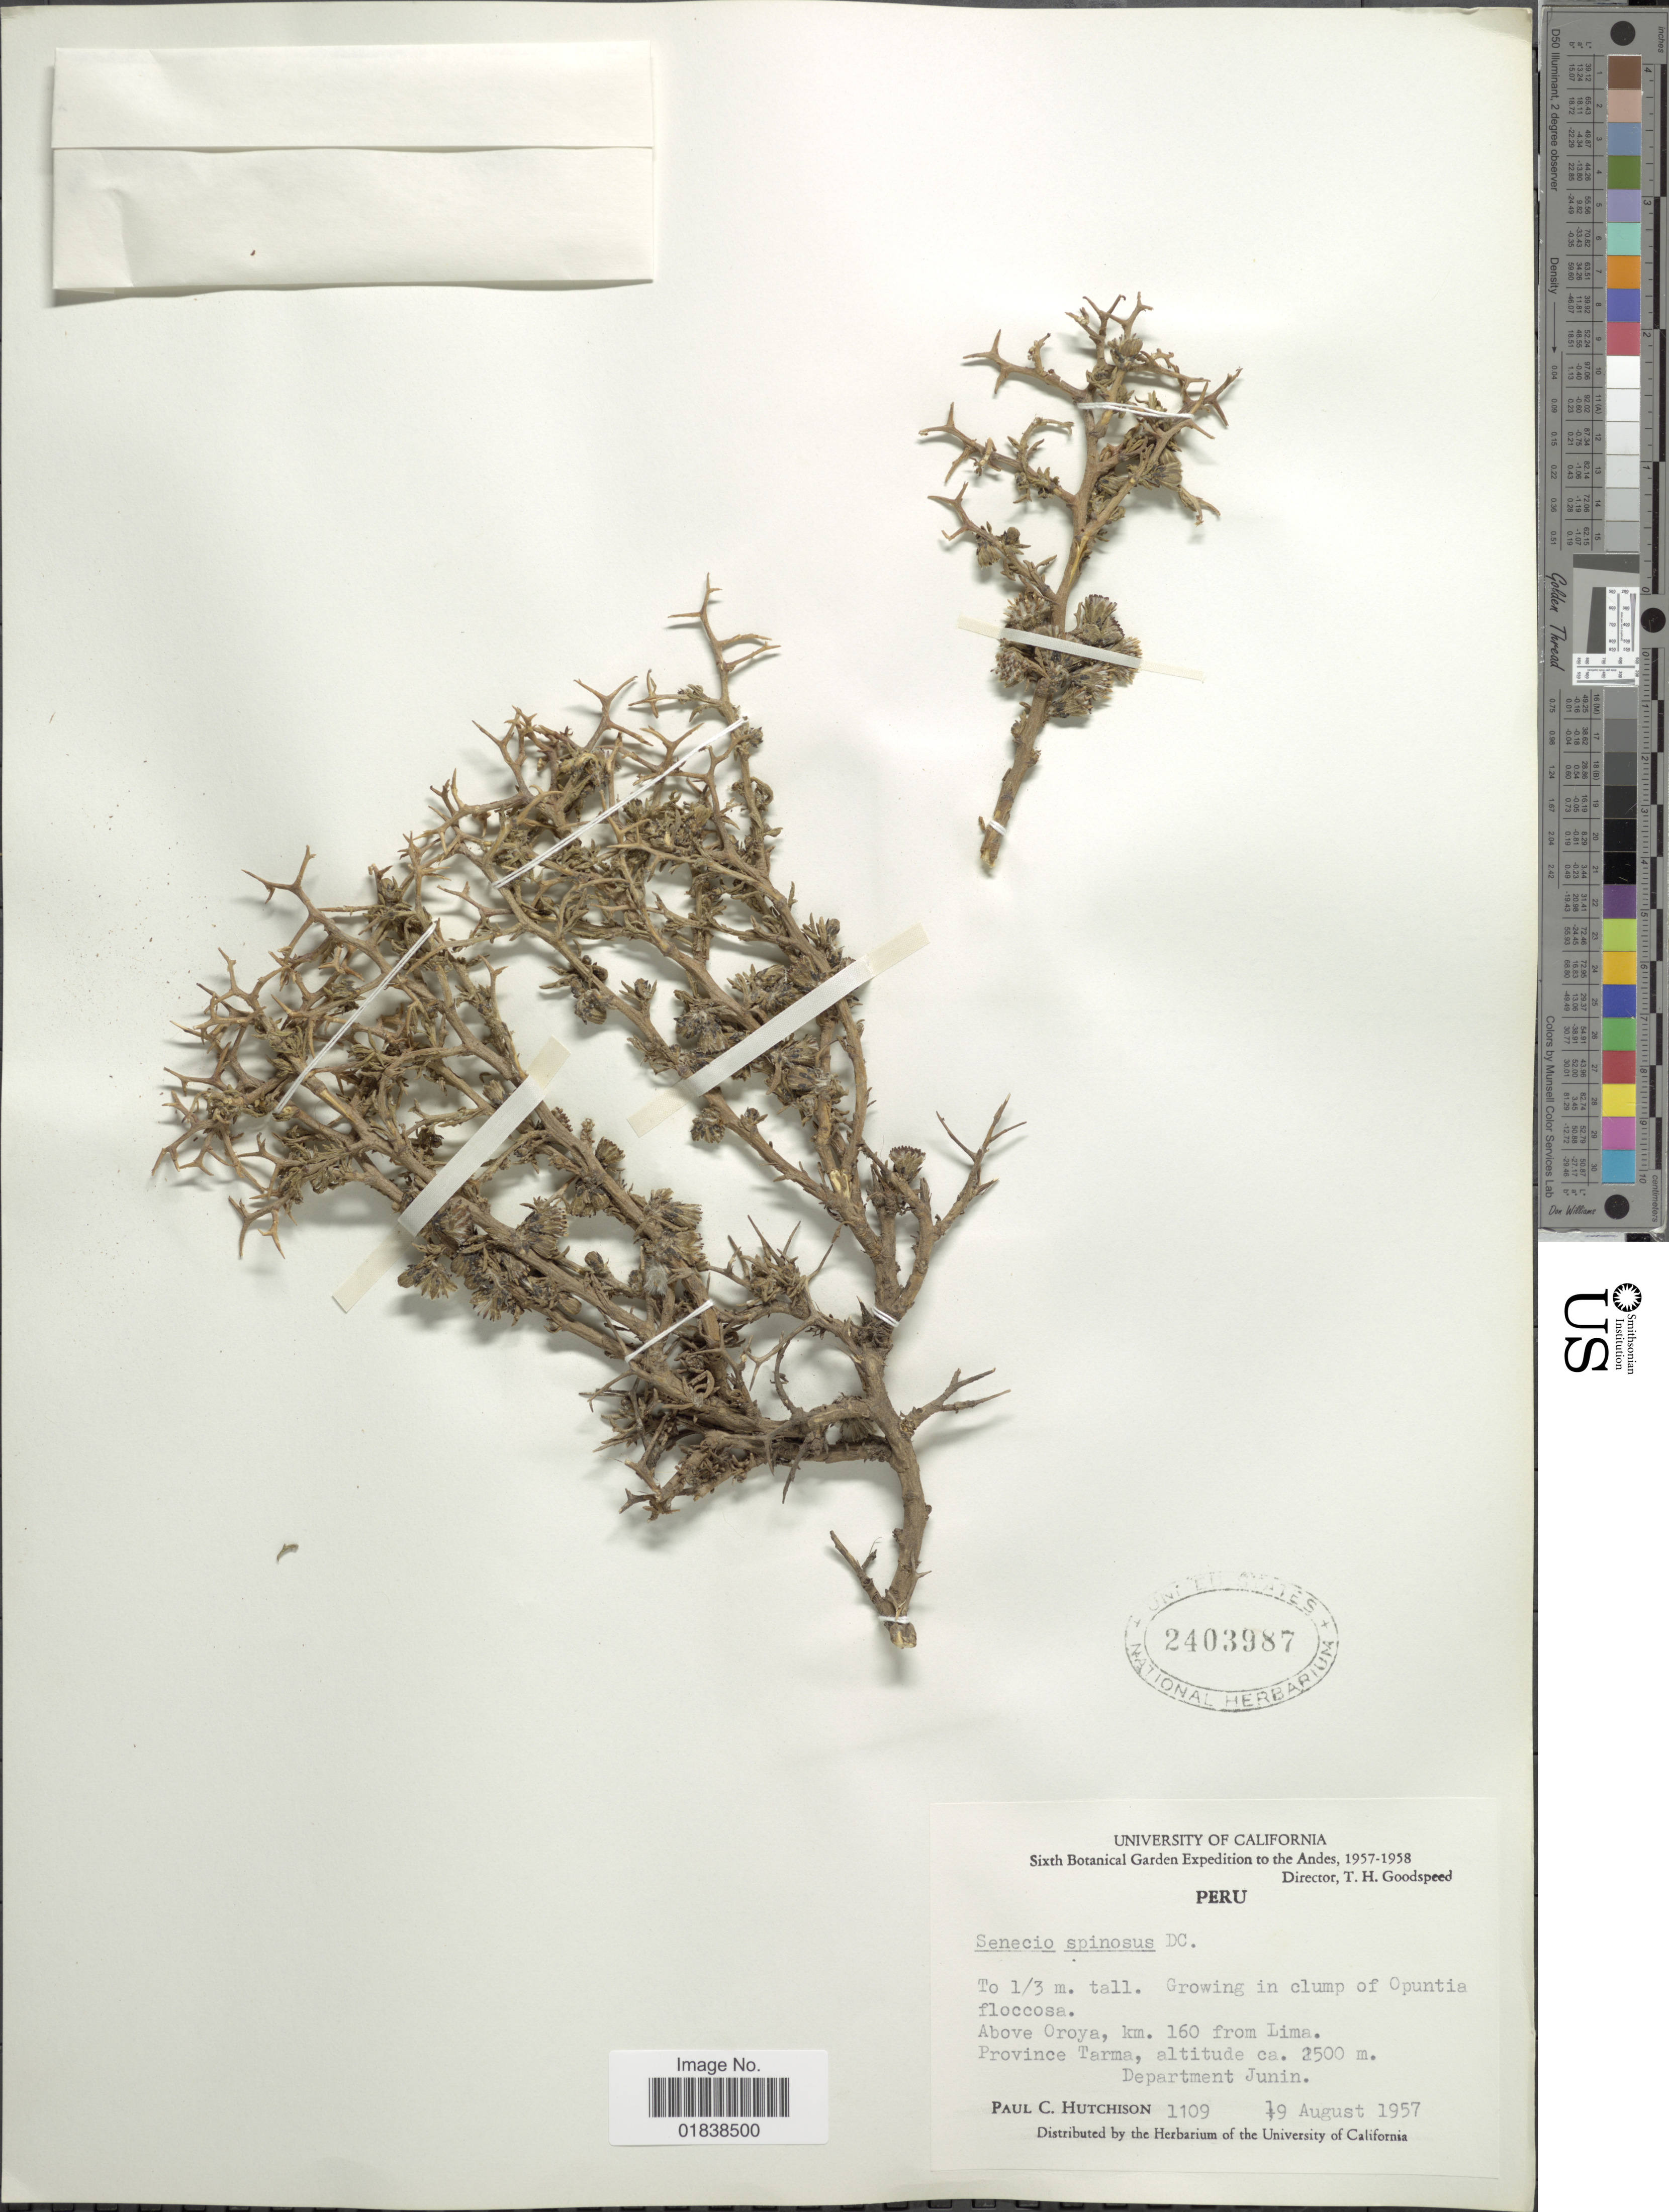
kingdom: Plantae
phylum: Tracheophyta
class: Magnoliopsida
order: Asterales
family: Asteraceae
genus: Senecio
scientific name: Senecio spinosus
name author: DC.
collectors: P. C. Hutchison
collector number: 1109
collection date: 1957-08-19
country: Peru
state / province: Junín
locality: Andes, above Oroya, km 160 from Lima, Province Tarma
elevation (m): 2500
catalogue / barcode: US 2403987